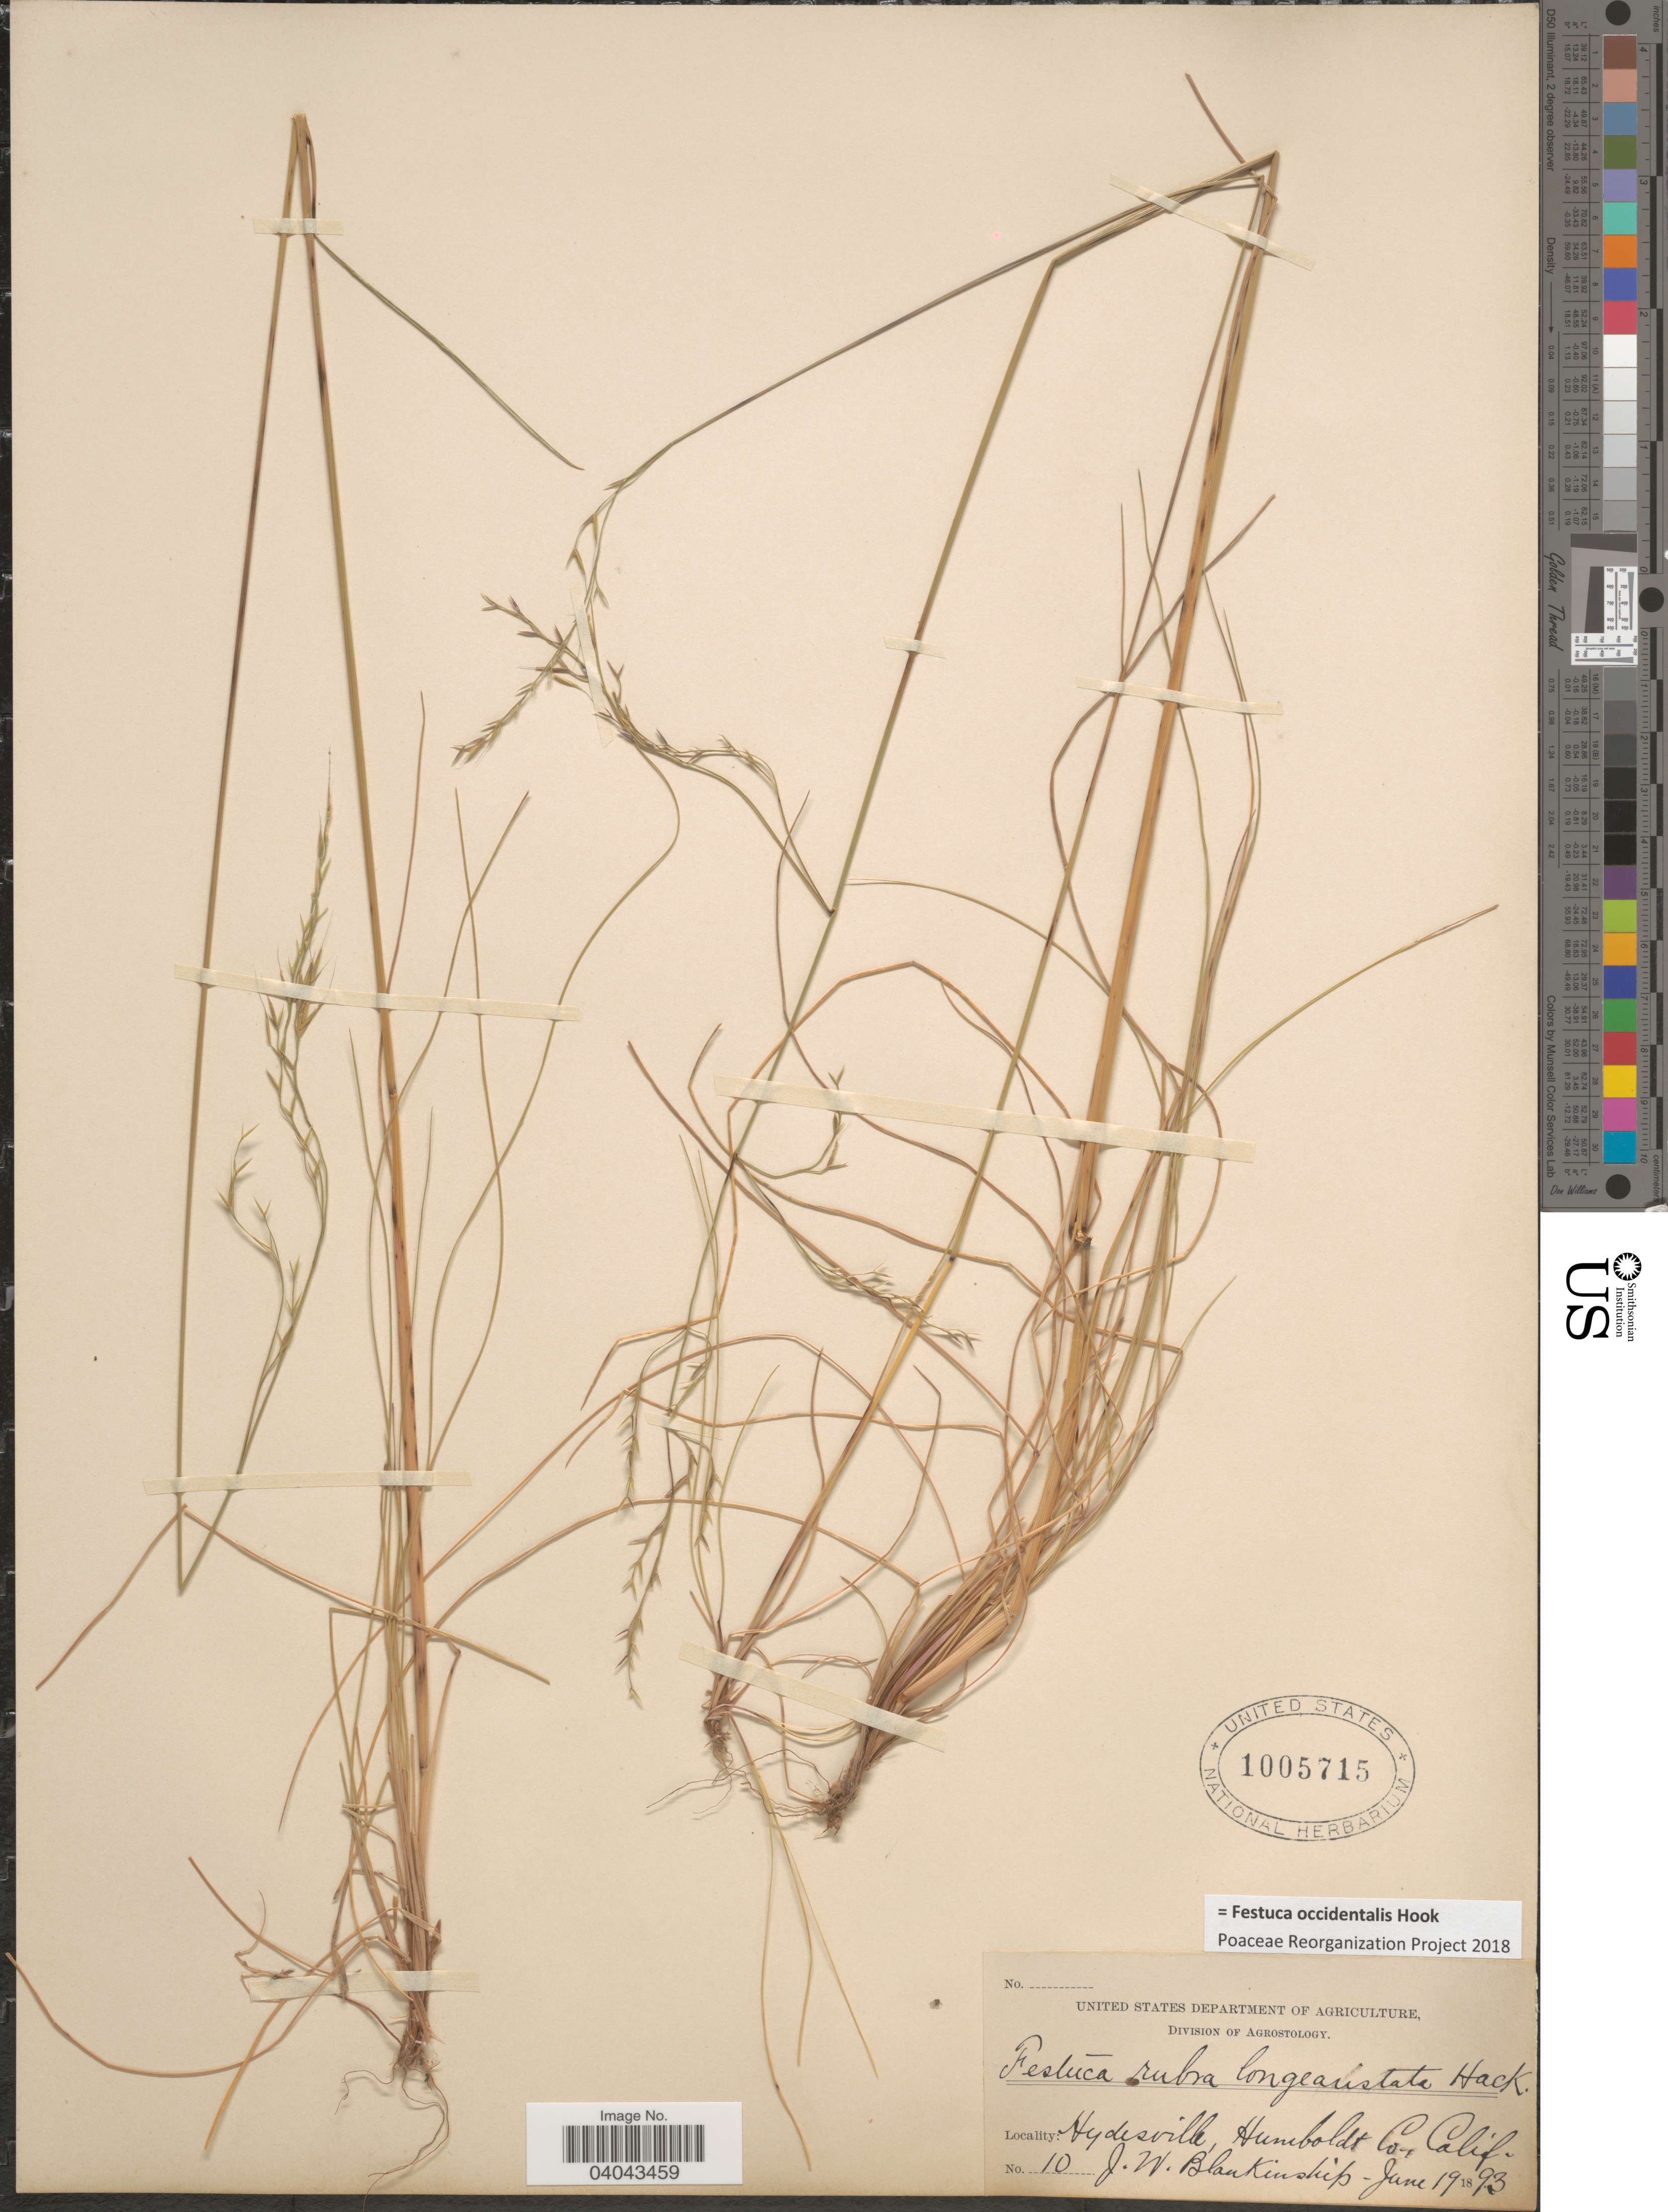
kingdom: Plantae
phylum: Tracheophyta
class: Liliopsida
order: Poales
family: Poaceae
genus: Festuca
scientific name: Festuca occidentalis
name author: Hook.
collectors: J. W. Blankinship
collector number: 10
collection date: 1893-06-19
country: United States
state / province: California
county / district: Humboldt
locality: Hydesville, Humboldt Co.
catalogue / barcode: US 1005715